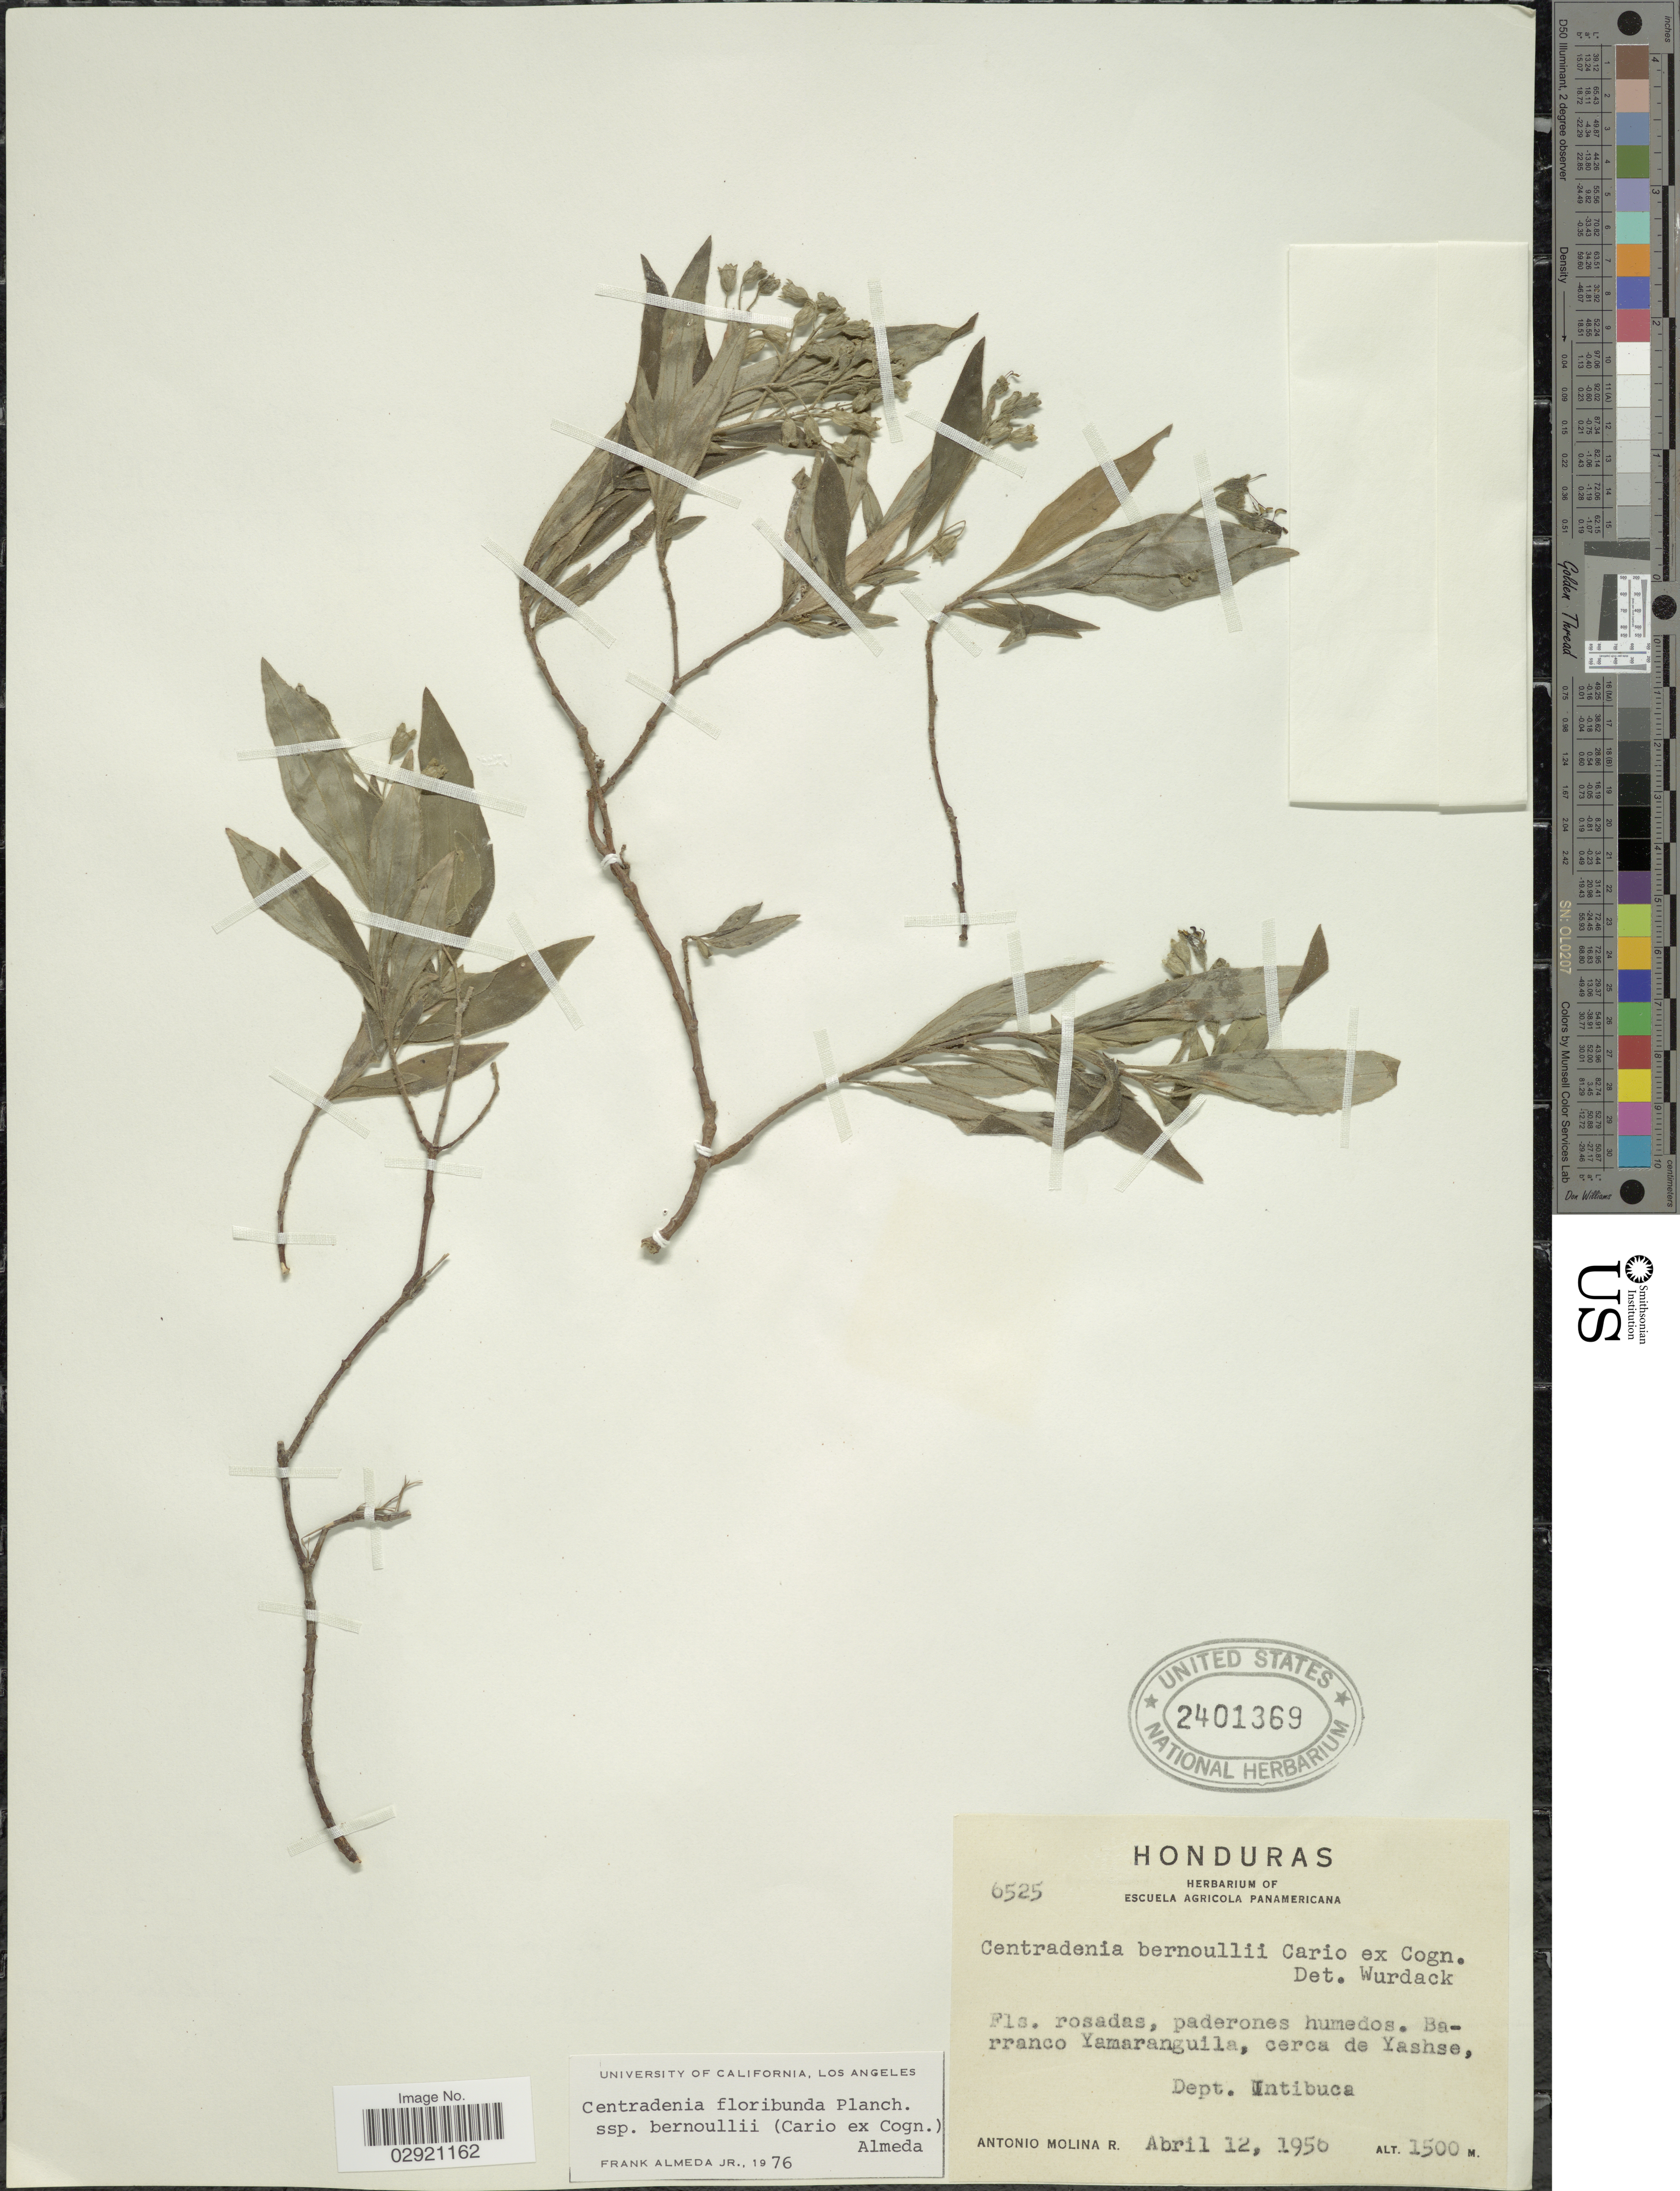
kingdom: Plantae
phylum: Tracheophyta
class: Magnoliopsida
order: Myrtales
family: Melastomataceae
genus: Centradenia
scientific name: Centradenia floribunda subsp. bernoulli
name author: (Cario ex Cogn.) Almeda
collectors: A. Molina R.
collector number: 6525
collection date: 1956-04-12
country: Honduras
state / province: Intibuca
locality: Barranco Yamaranguila, cerca de Yashse, Dept. Intibuca.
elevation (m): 1500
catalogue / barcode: US 2401369